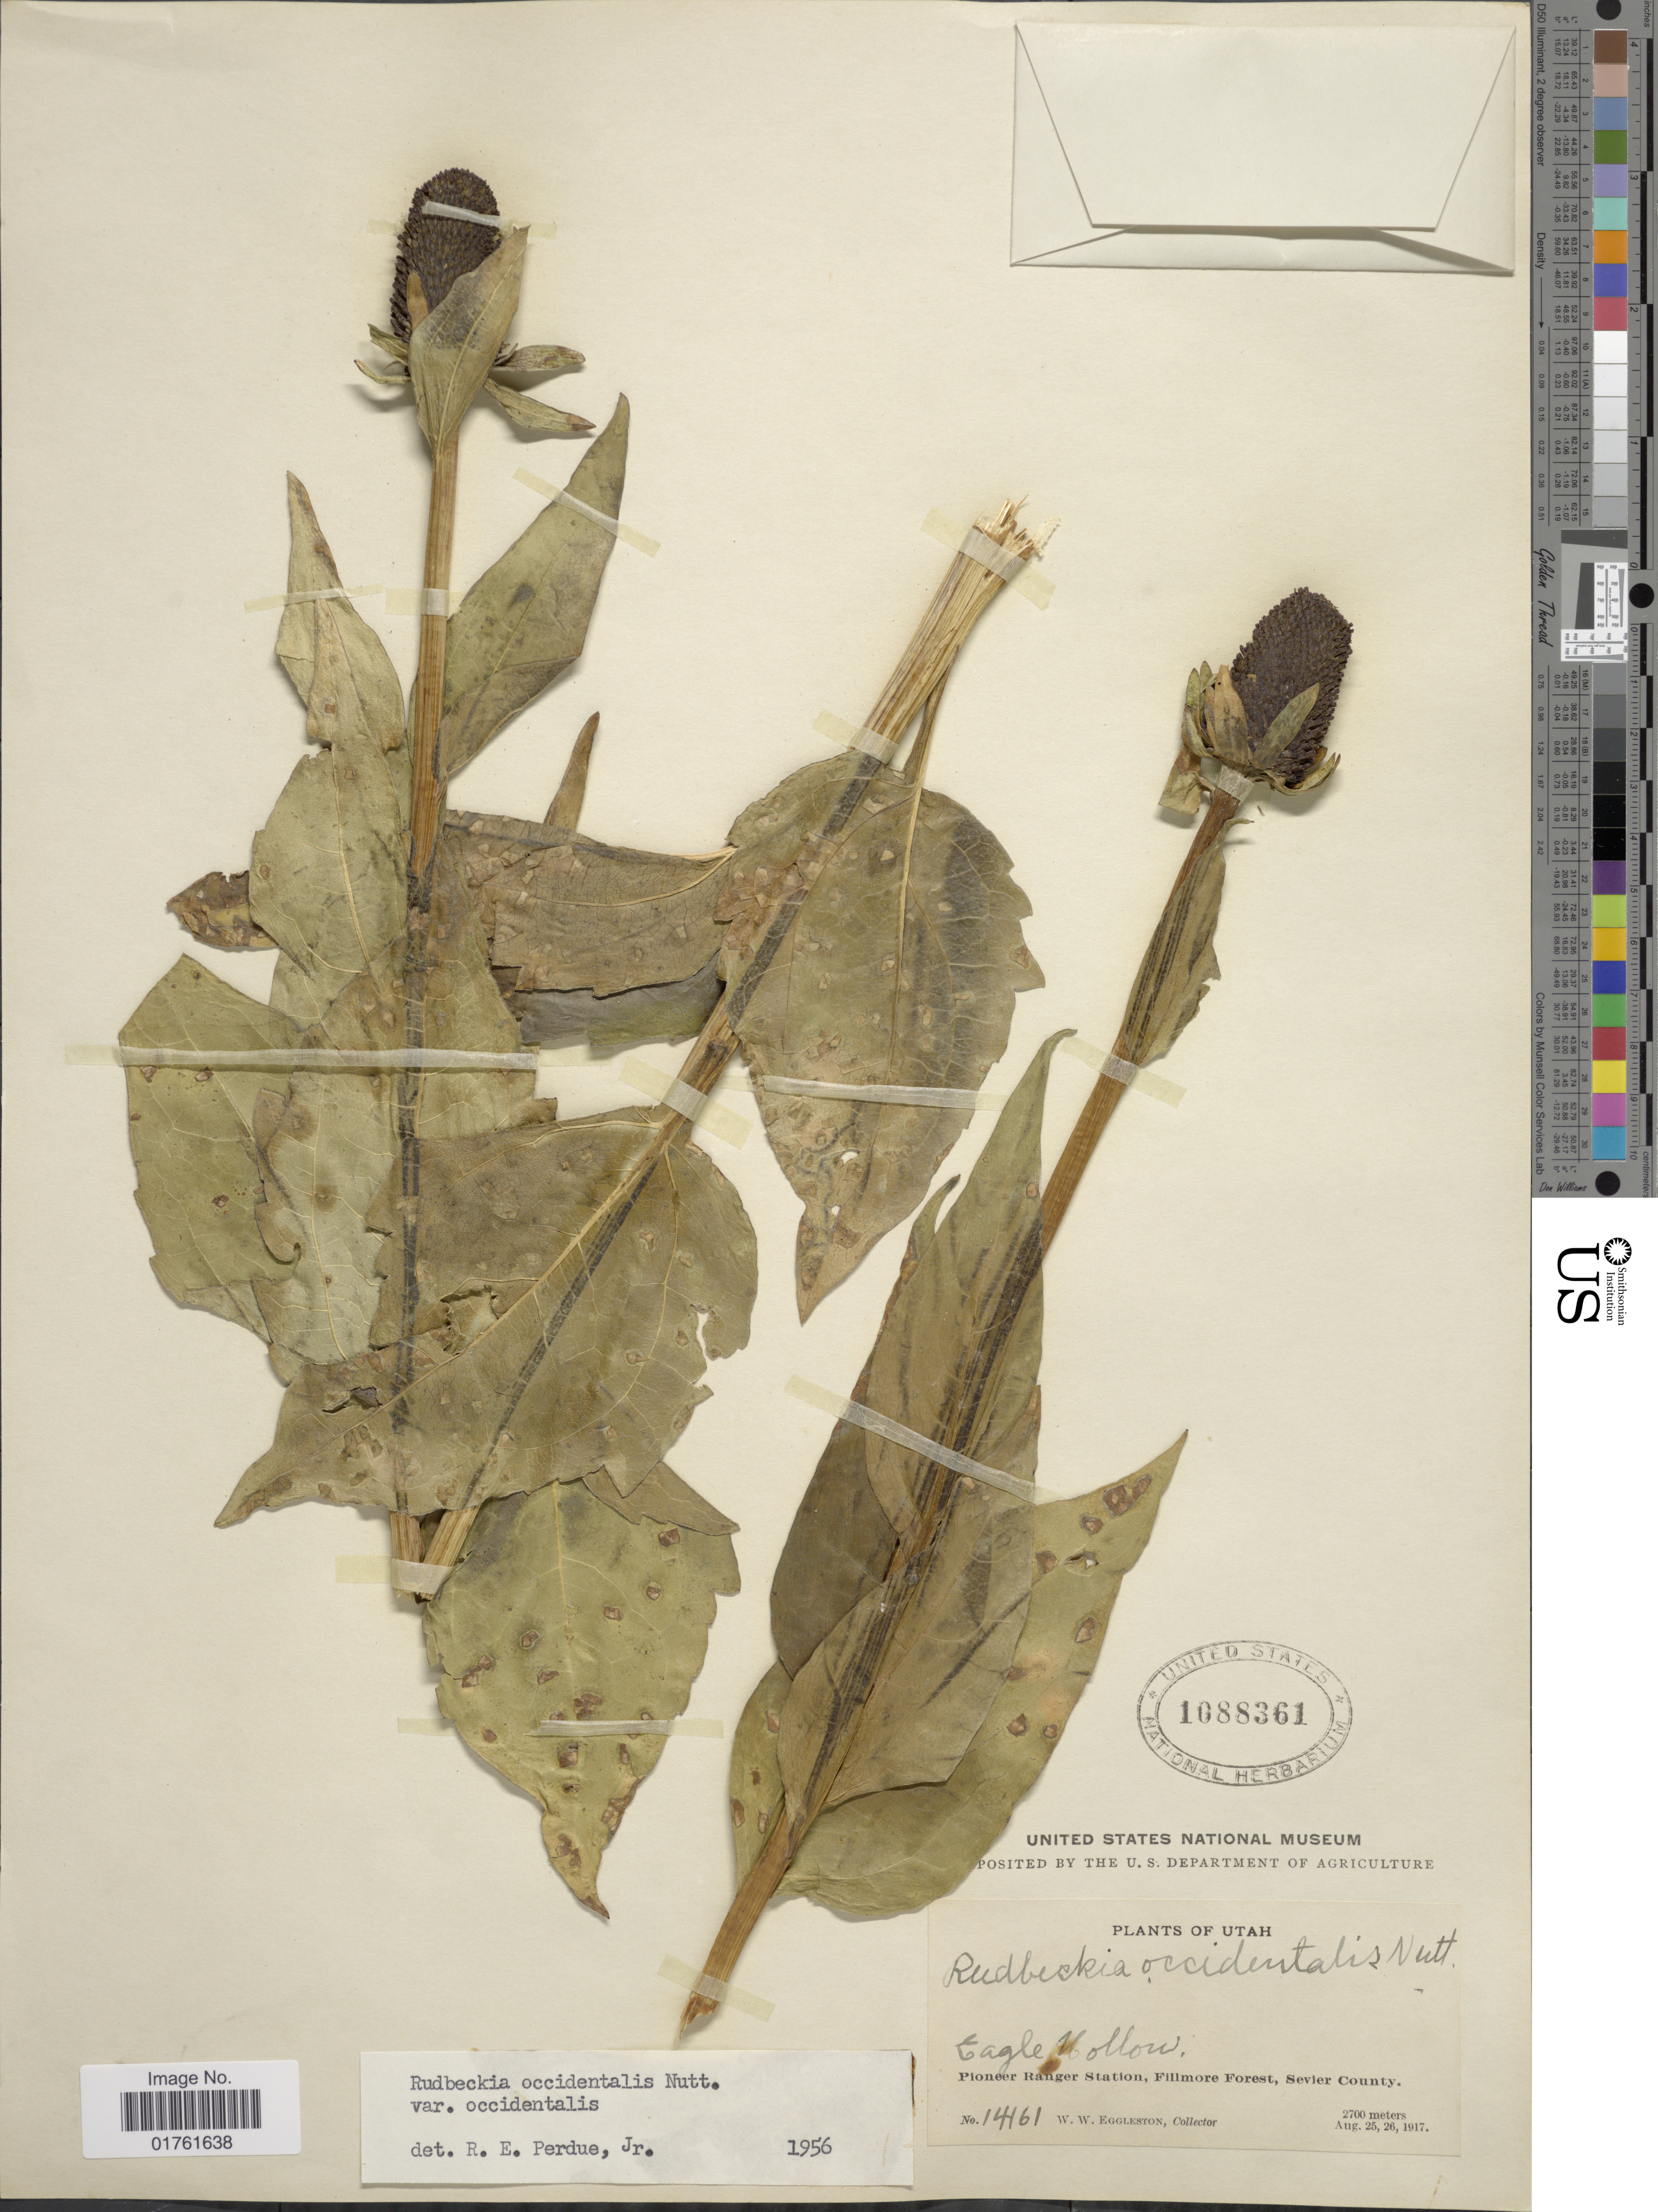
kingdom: Plantae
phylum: Tracheophyta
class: Magnoliopsida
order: Asterales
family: Asteraceae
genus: Rudbeckia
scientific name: Rudbeckia occidentalis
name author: Nutt.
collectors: W. W. Eggleston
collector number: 14461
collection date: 1917-08-25/1917-08-26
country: United States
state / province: Utah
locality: Eagle Hollow, Pioneer Ranger Station, Fillmore Forest, Sevier County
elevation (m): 2700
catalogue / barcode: US 1088361